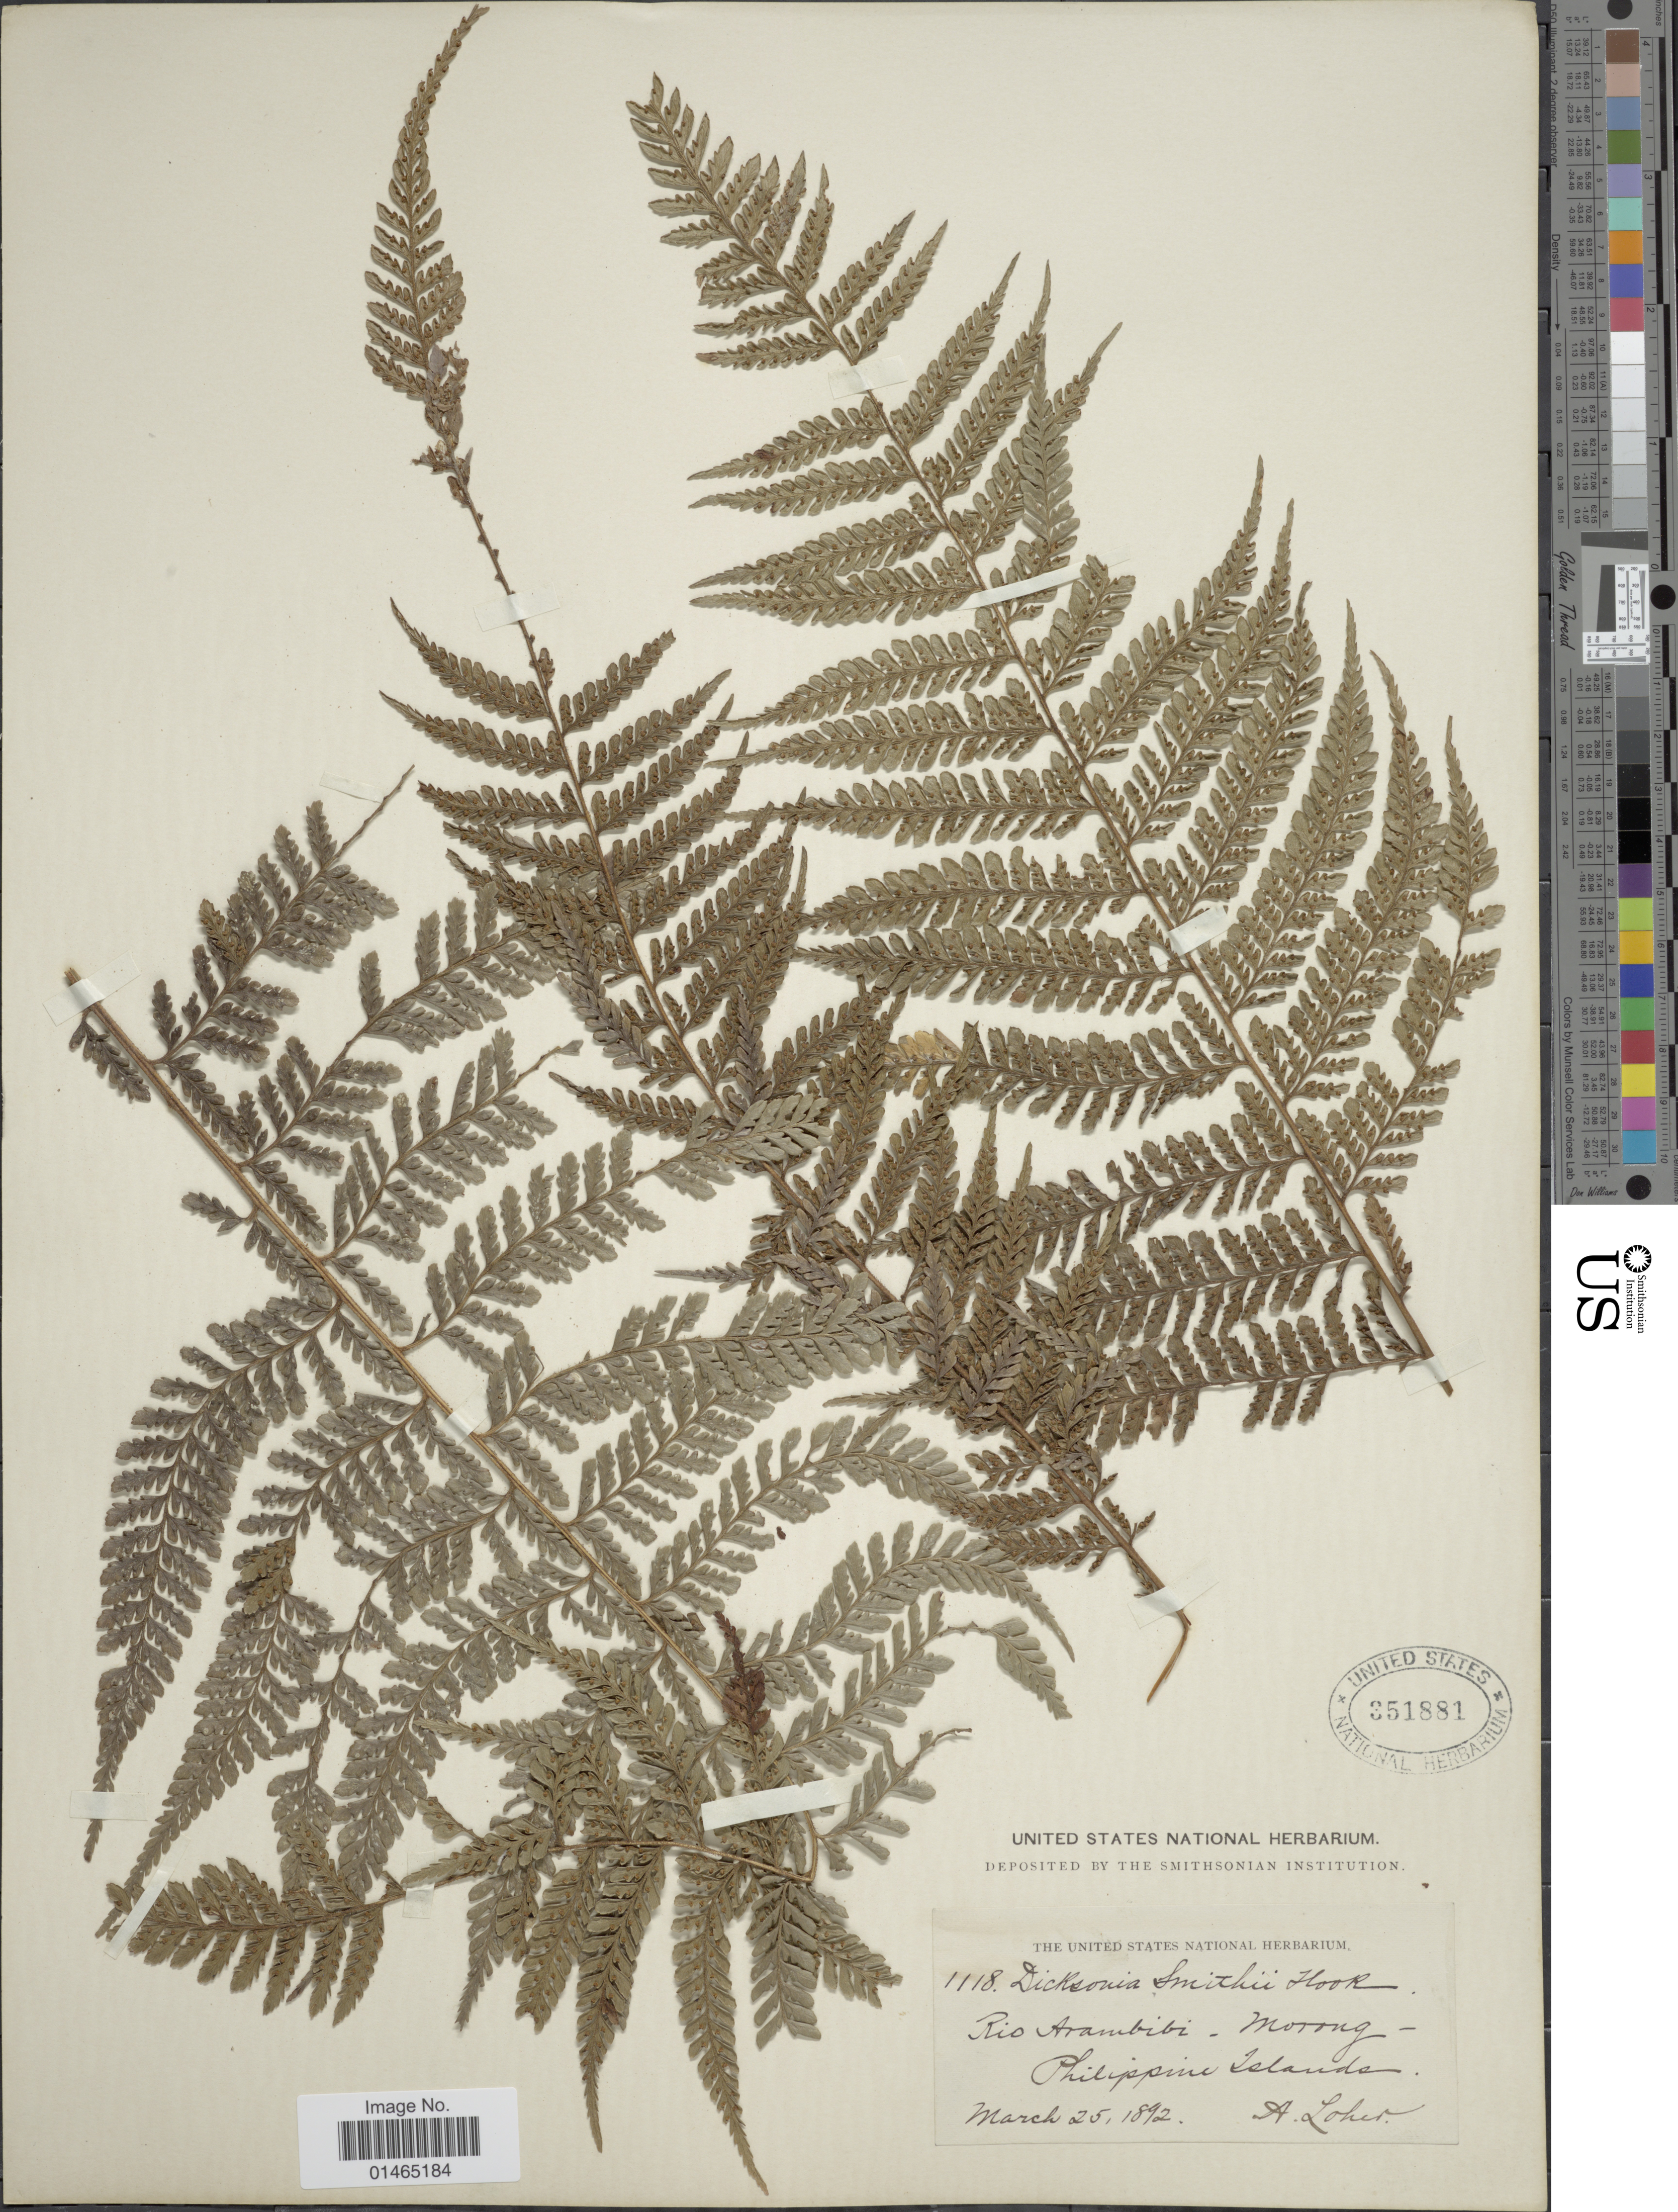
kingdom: Plantae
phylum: Tracheophyta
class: Polypodiopsida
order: Polypodiales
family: Dennstaedtiaceae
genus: Dennstaedtia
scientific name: Dennstaedtia smithii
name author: (Hook.) T. Moore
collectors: A. Loher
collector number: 1118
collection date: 1892-03-25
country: Philippines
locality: Rio Arambibi - Morong - Philippine Islands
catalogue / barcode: US 351881